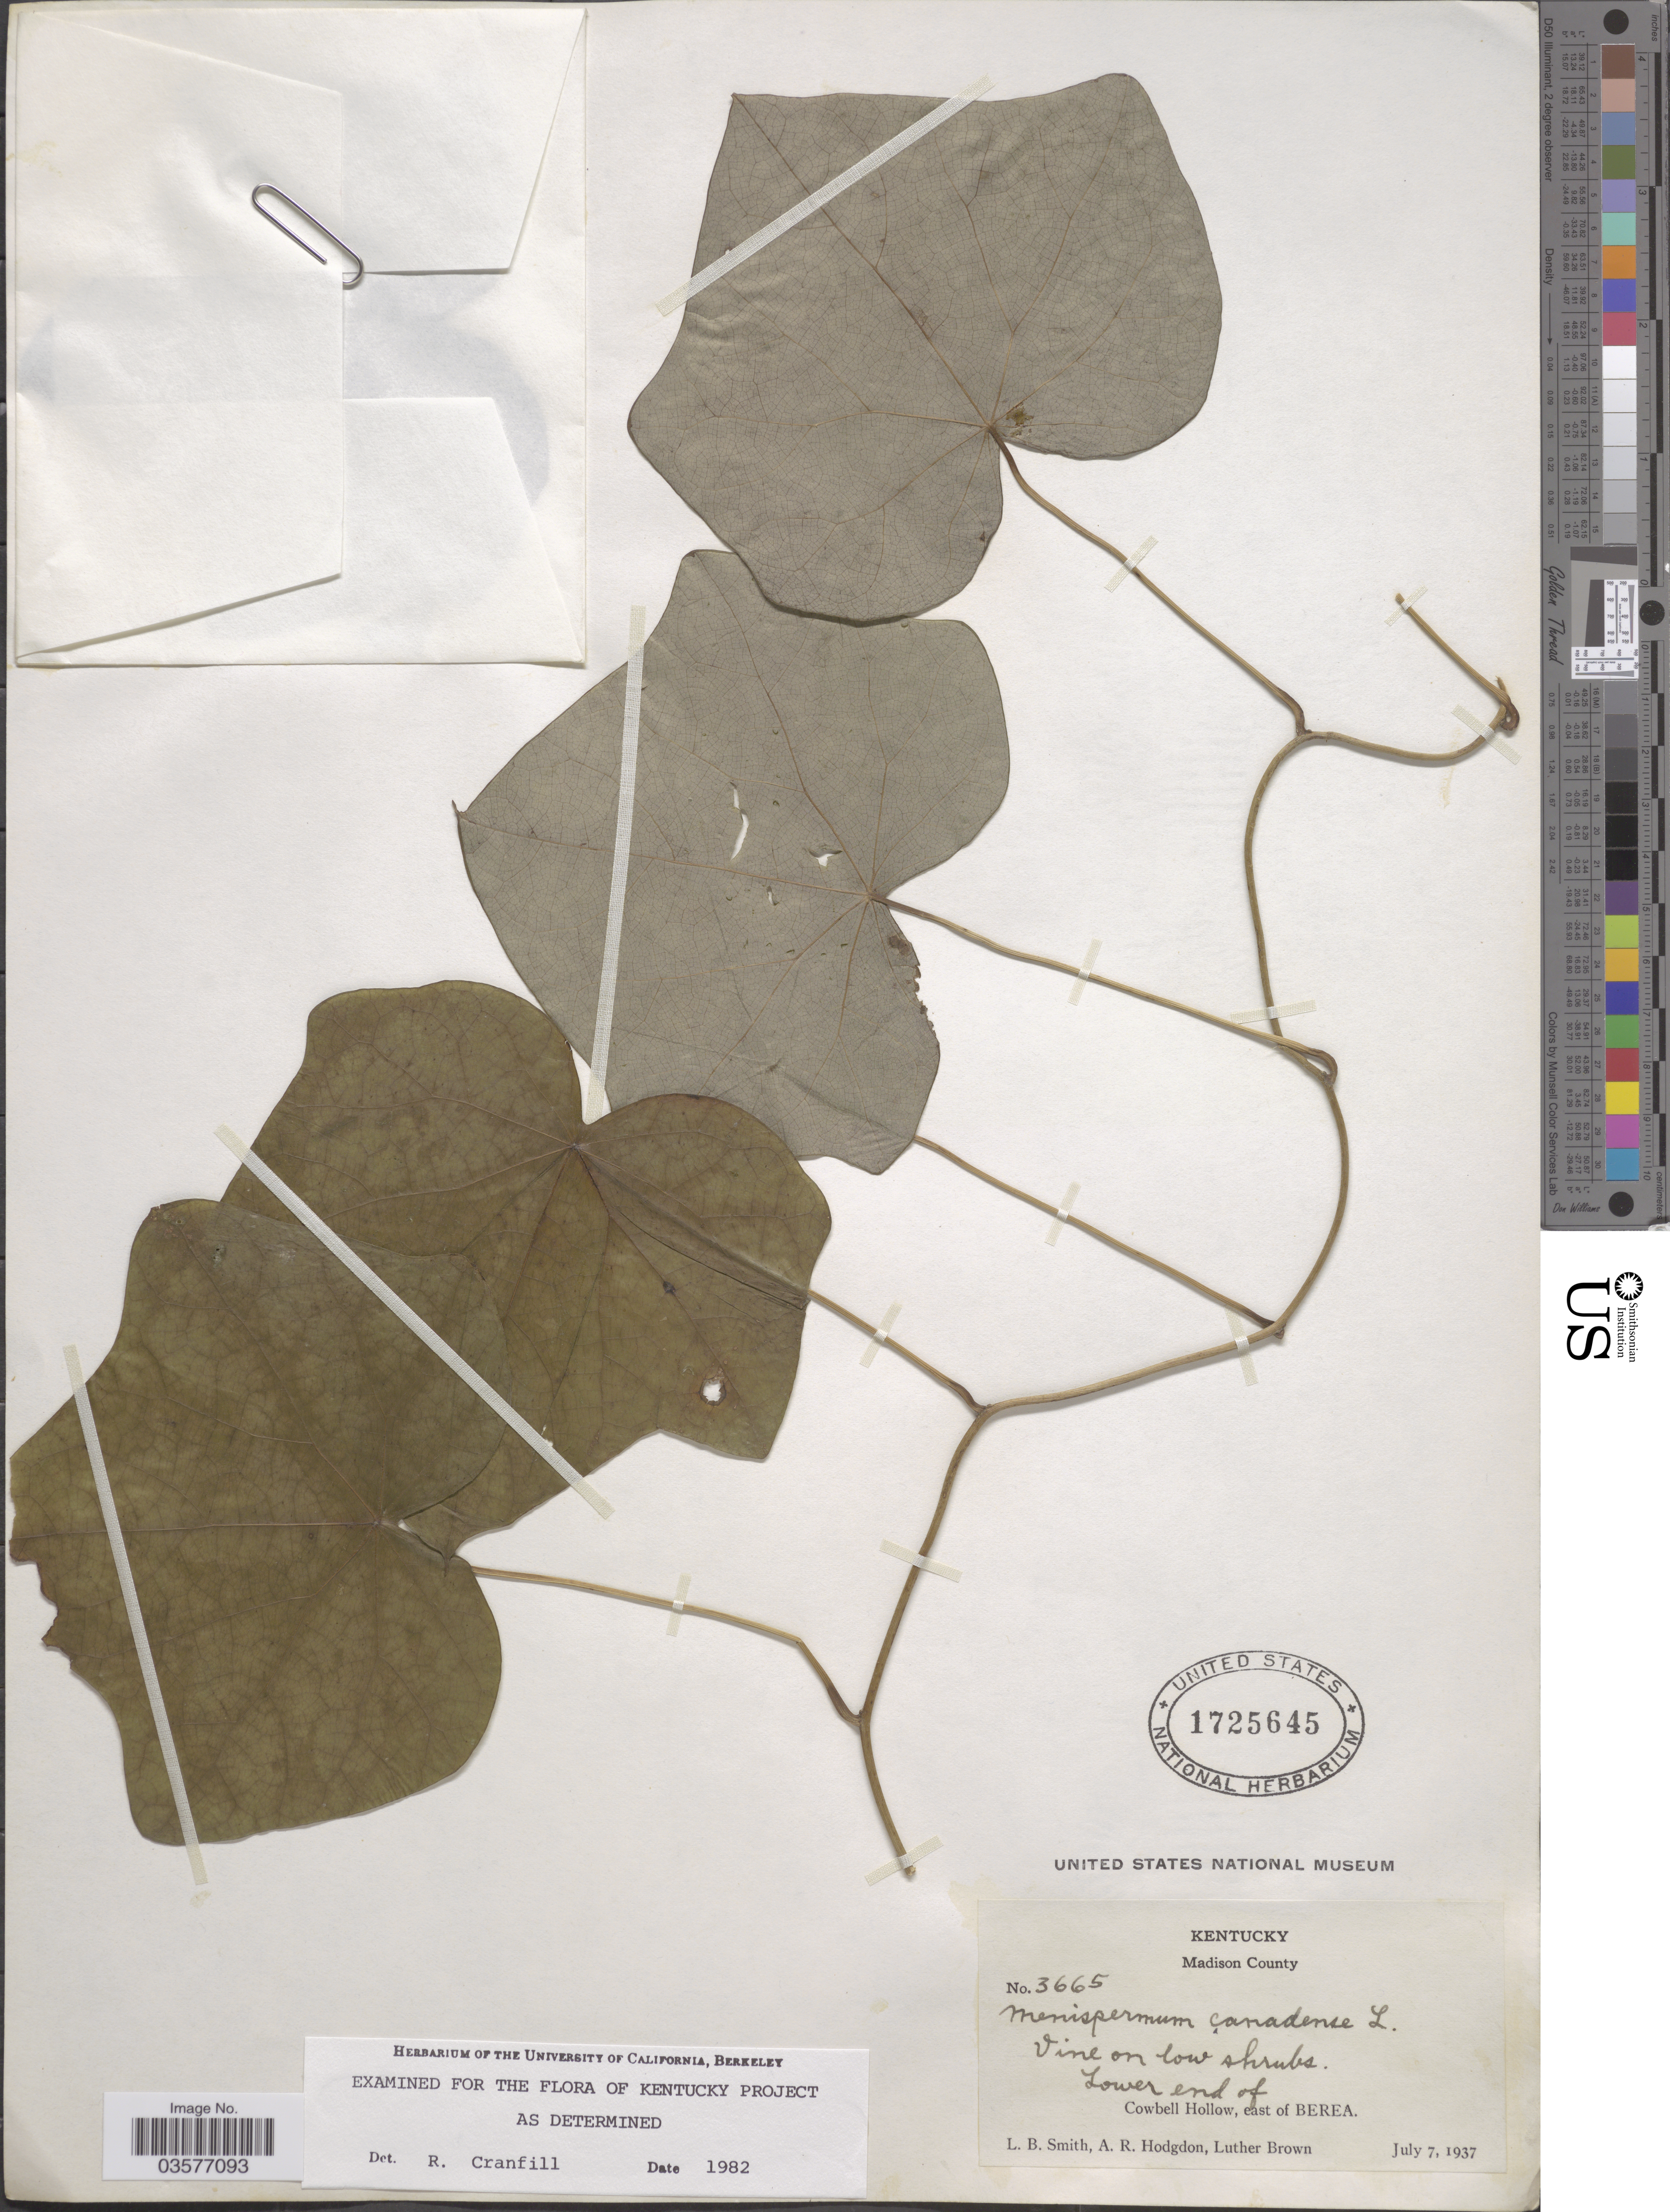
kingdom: Plantae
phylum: Tracheophyta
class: Magnoliopsida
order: Ranunculales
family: Menispermaceae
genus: Menispermum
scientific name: Menispermum canadense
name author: L.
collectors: L. Smith, A. R. Hodgdon & L. Brown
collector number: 3665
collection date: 1937-07-07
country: United States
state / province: Kentucky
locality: Madison County. Lower end of Cowbell Hollow, east of Berea.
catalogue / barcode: US 1725645